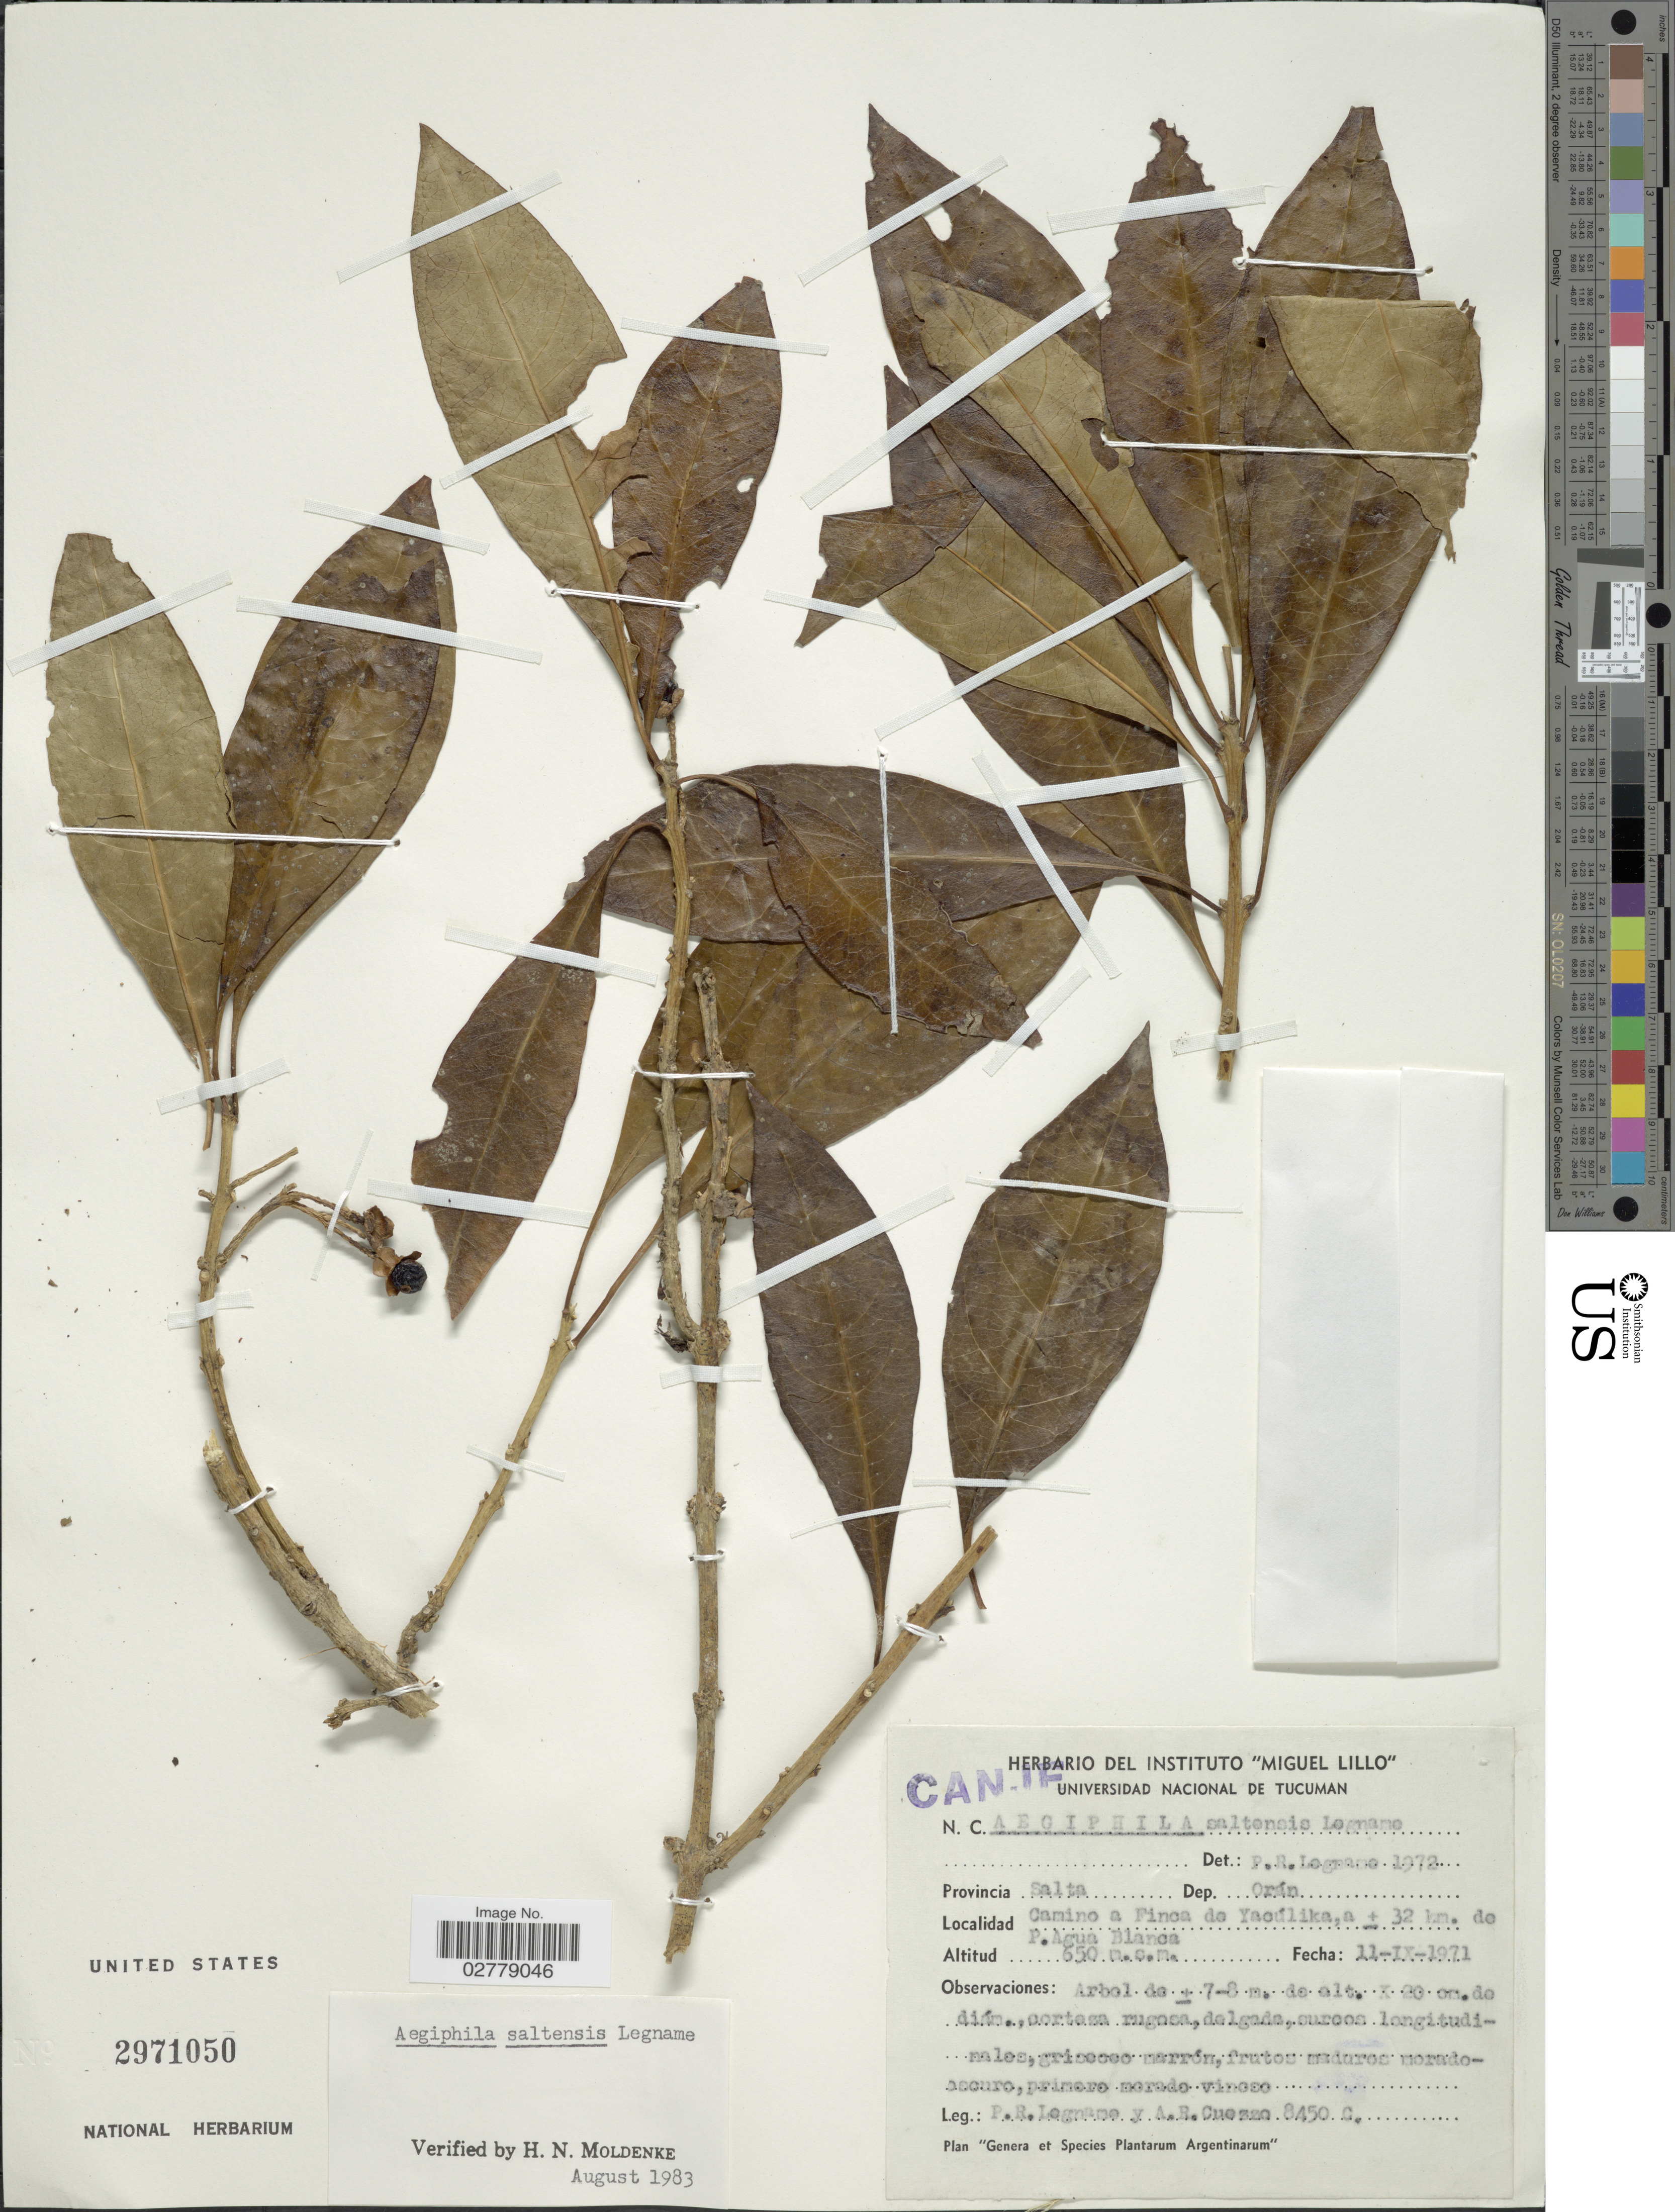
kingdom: Plantae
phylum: Tracheophyta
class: Magnoliopsida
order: Lamiales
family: Lamiaceae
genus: Aegiphila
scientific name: Aegiphila saltensis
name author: Legname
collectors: P. R. Legname & A. Cuezzo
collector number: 8450C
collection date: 1971-09-11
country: Argentina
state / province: Salta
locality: Provincia Salta, Dep. Orán, Camino a Finca de Yacúlika, a ± 32 km. de P. Agua Blanca.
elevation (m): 650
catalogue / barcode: US 2971050